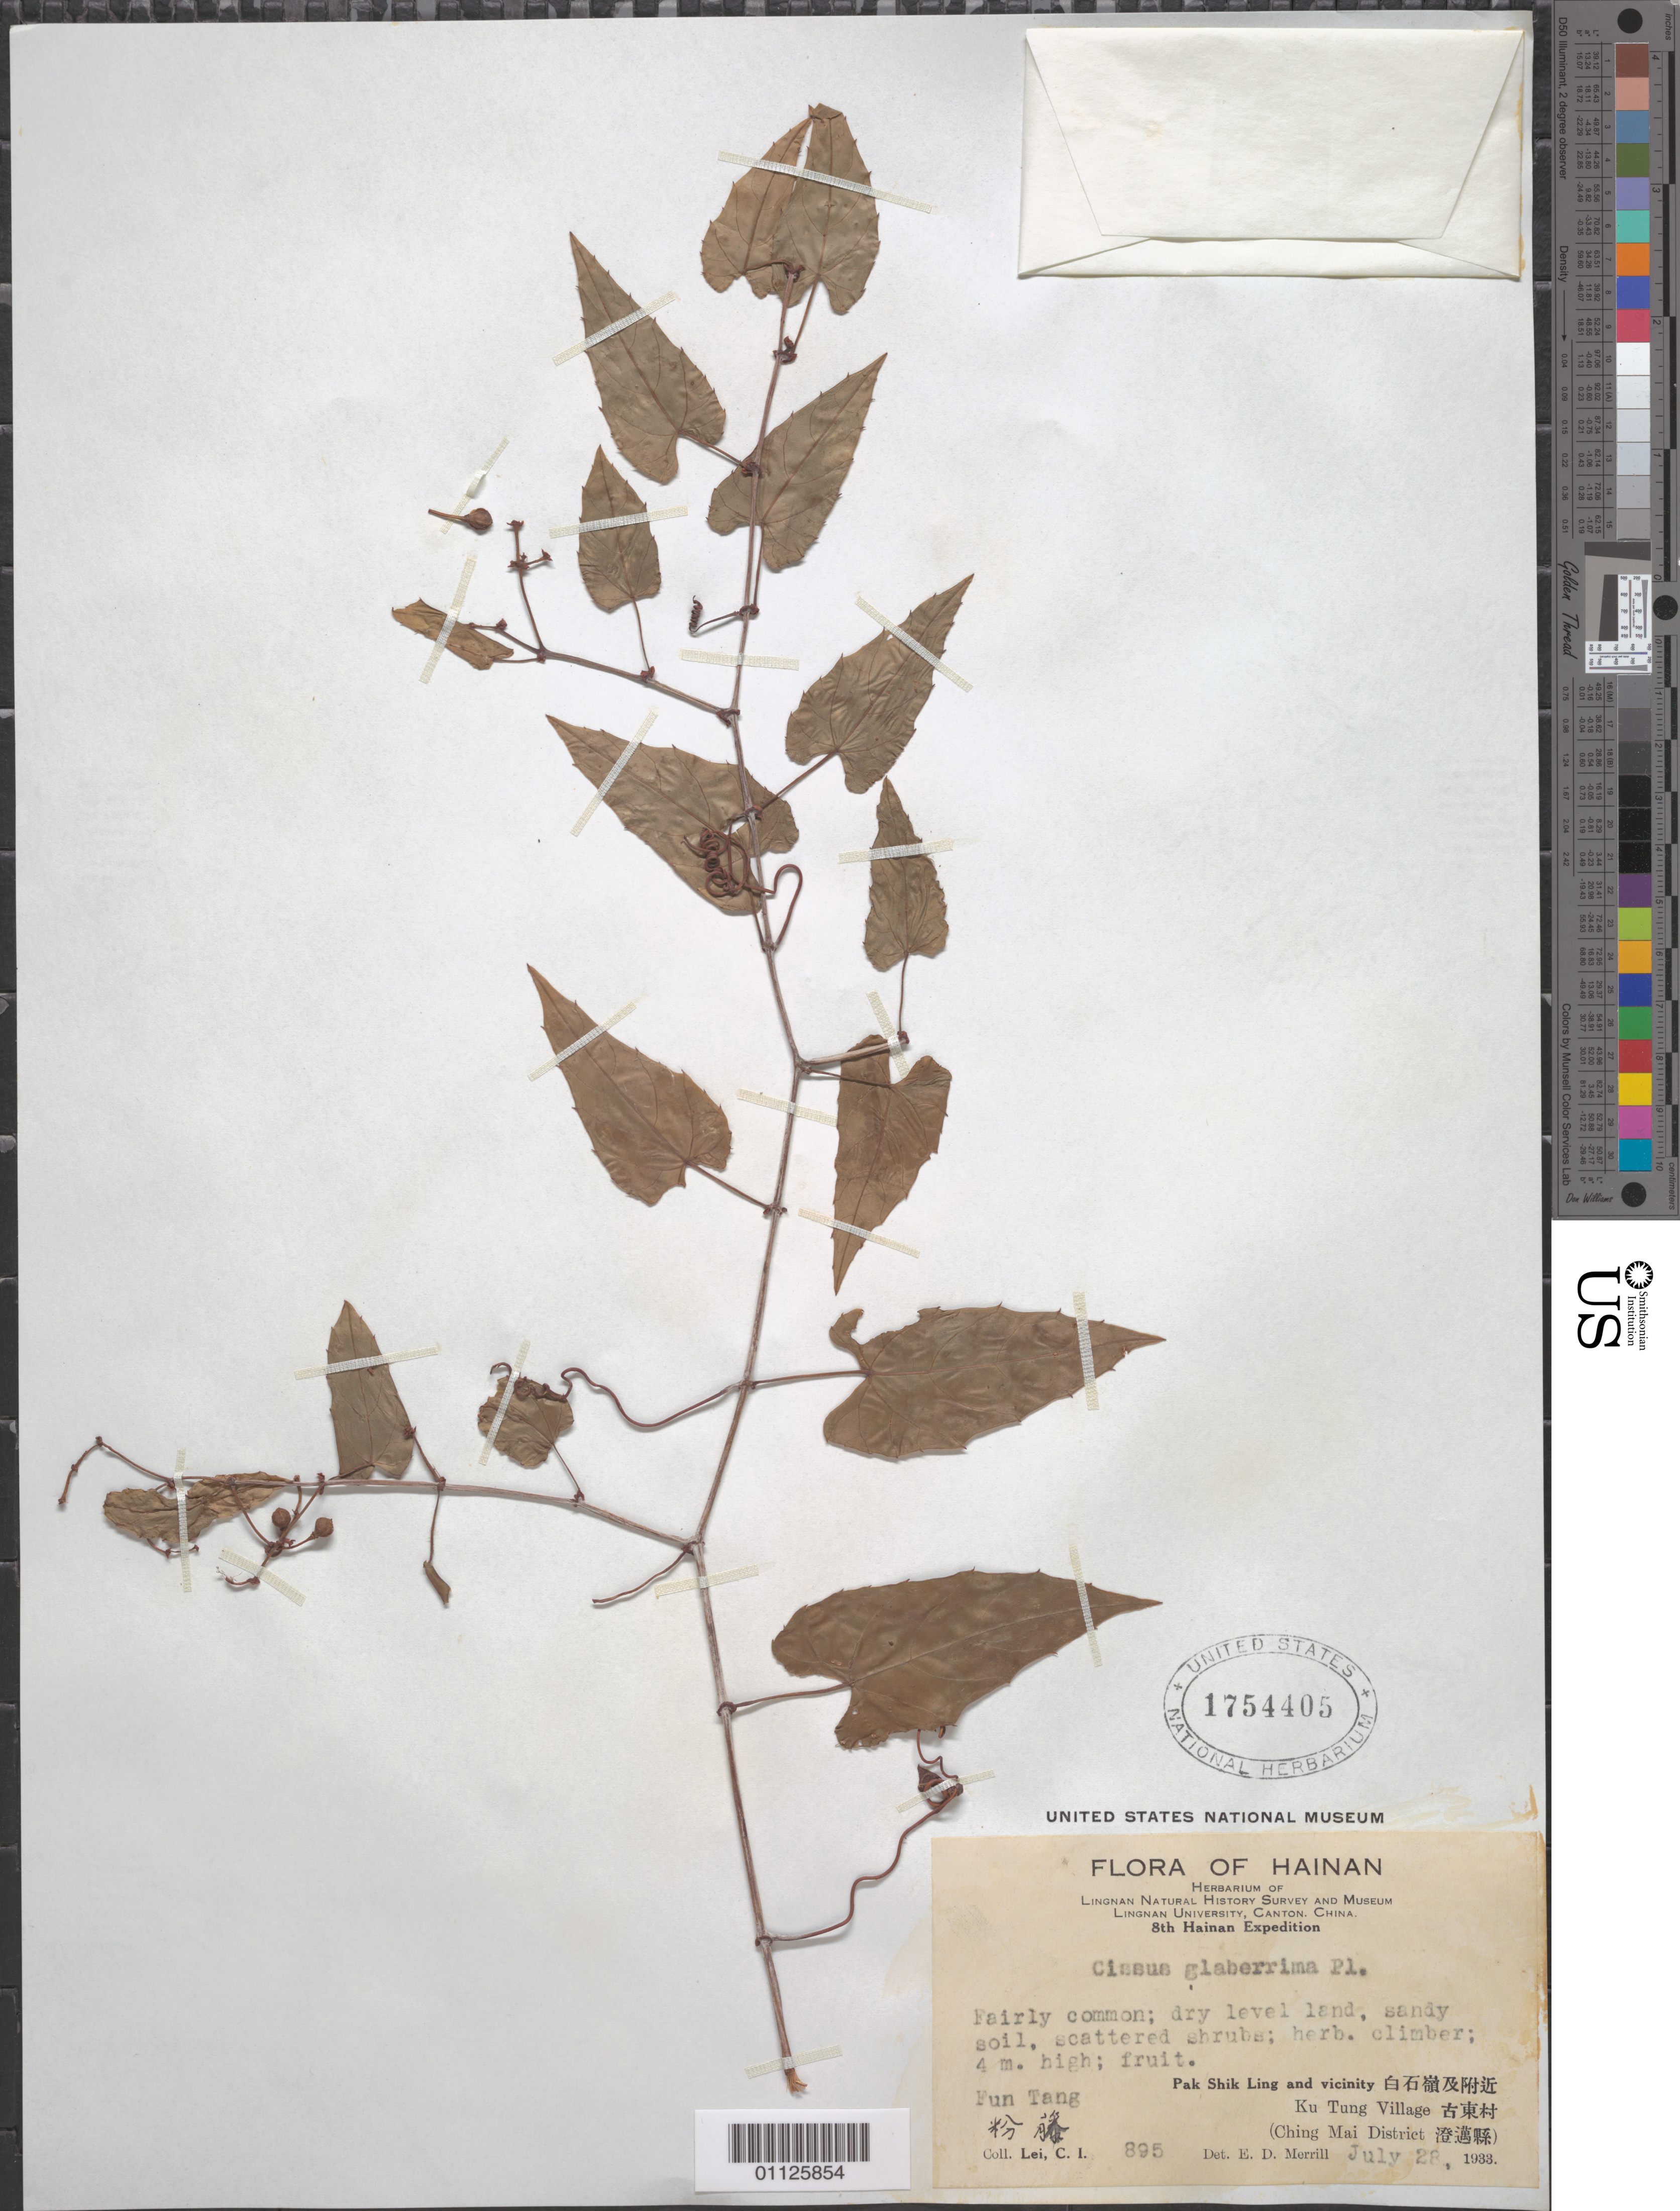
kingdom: Plantae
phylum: Tracheophyta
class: Magnoliopsida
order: Vitales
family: Vitaceae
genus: Cissus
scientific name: Cissus glaberrima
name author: Planch.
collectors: C. I. Lei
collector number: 895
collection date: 1933-07-28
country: China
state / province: Hainan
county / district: Ching Mai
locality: Fun Tang. Pak Shik Ling and vicinity. Ku Tung Village.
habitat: Fairly common; dry level land, sandy soil, scattered shrubs; herb, climber.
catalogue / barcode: US 1754405